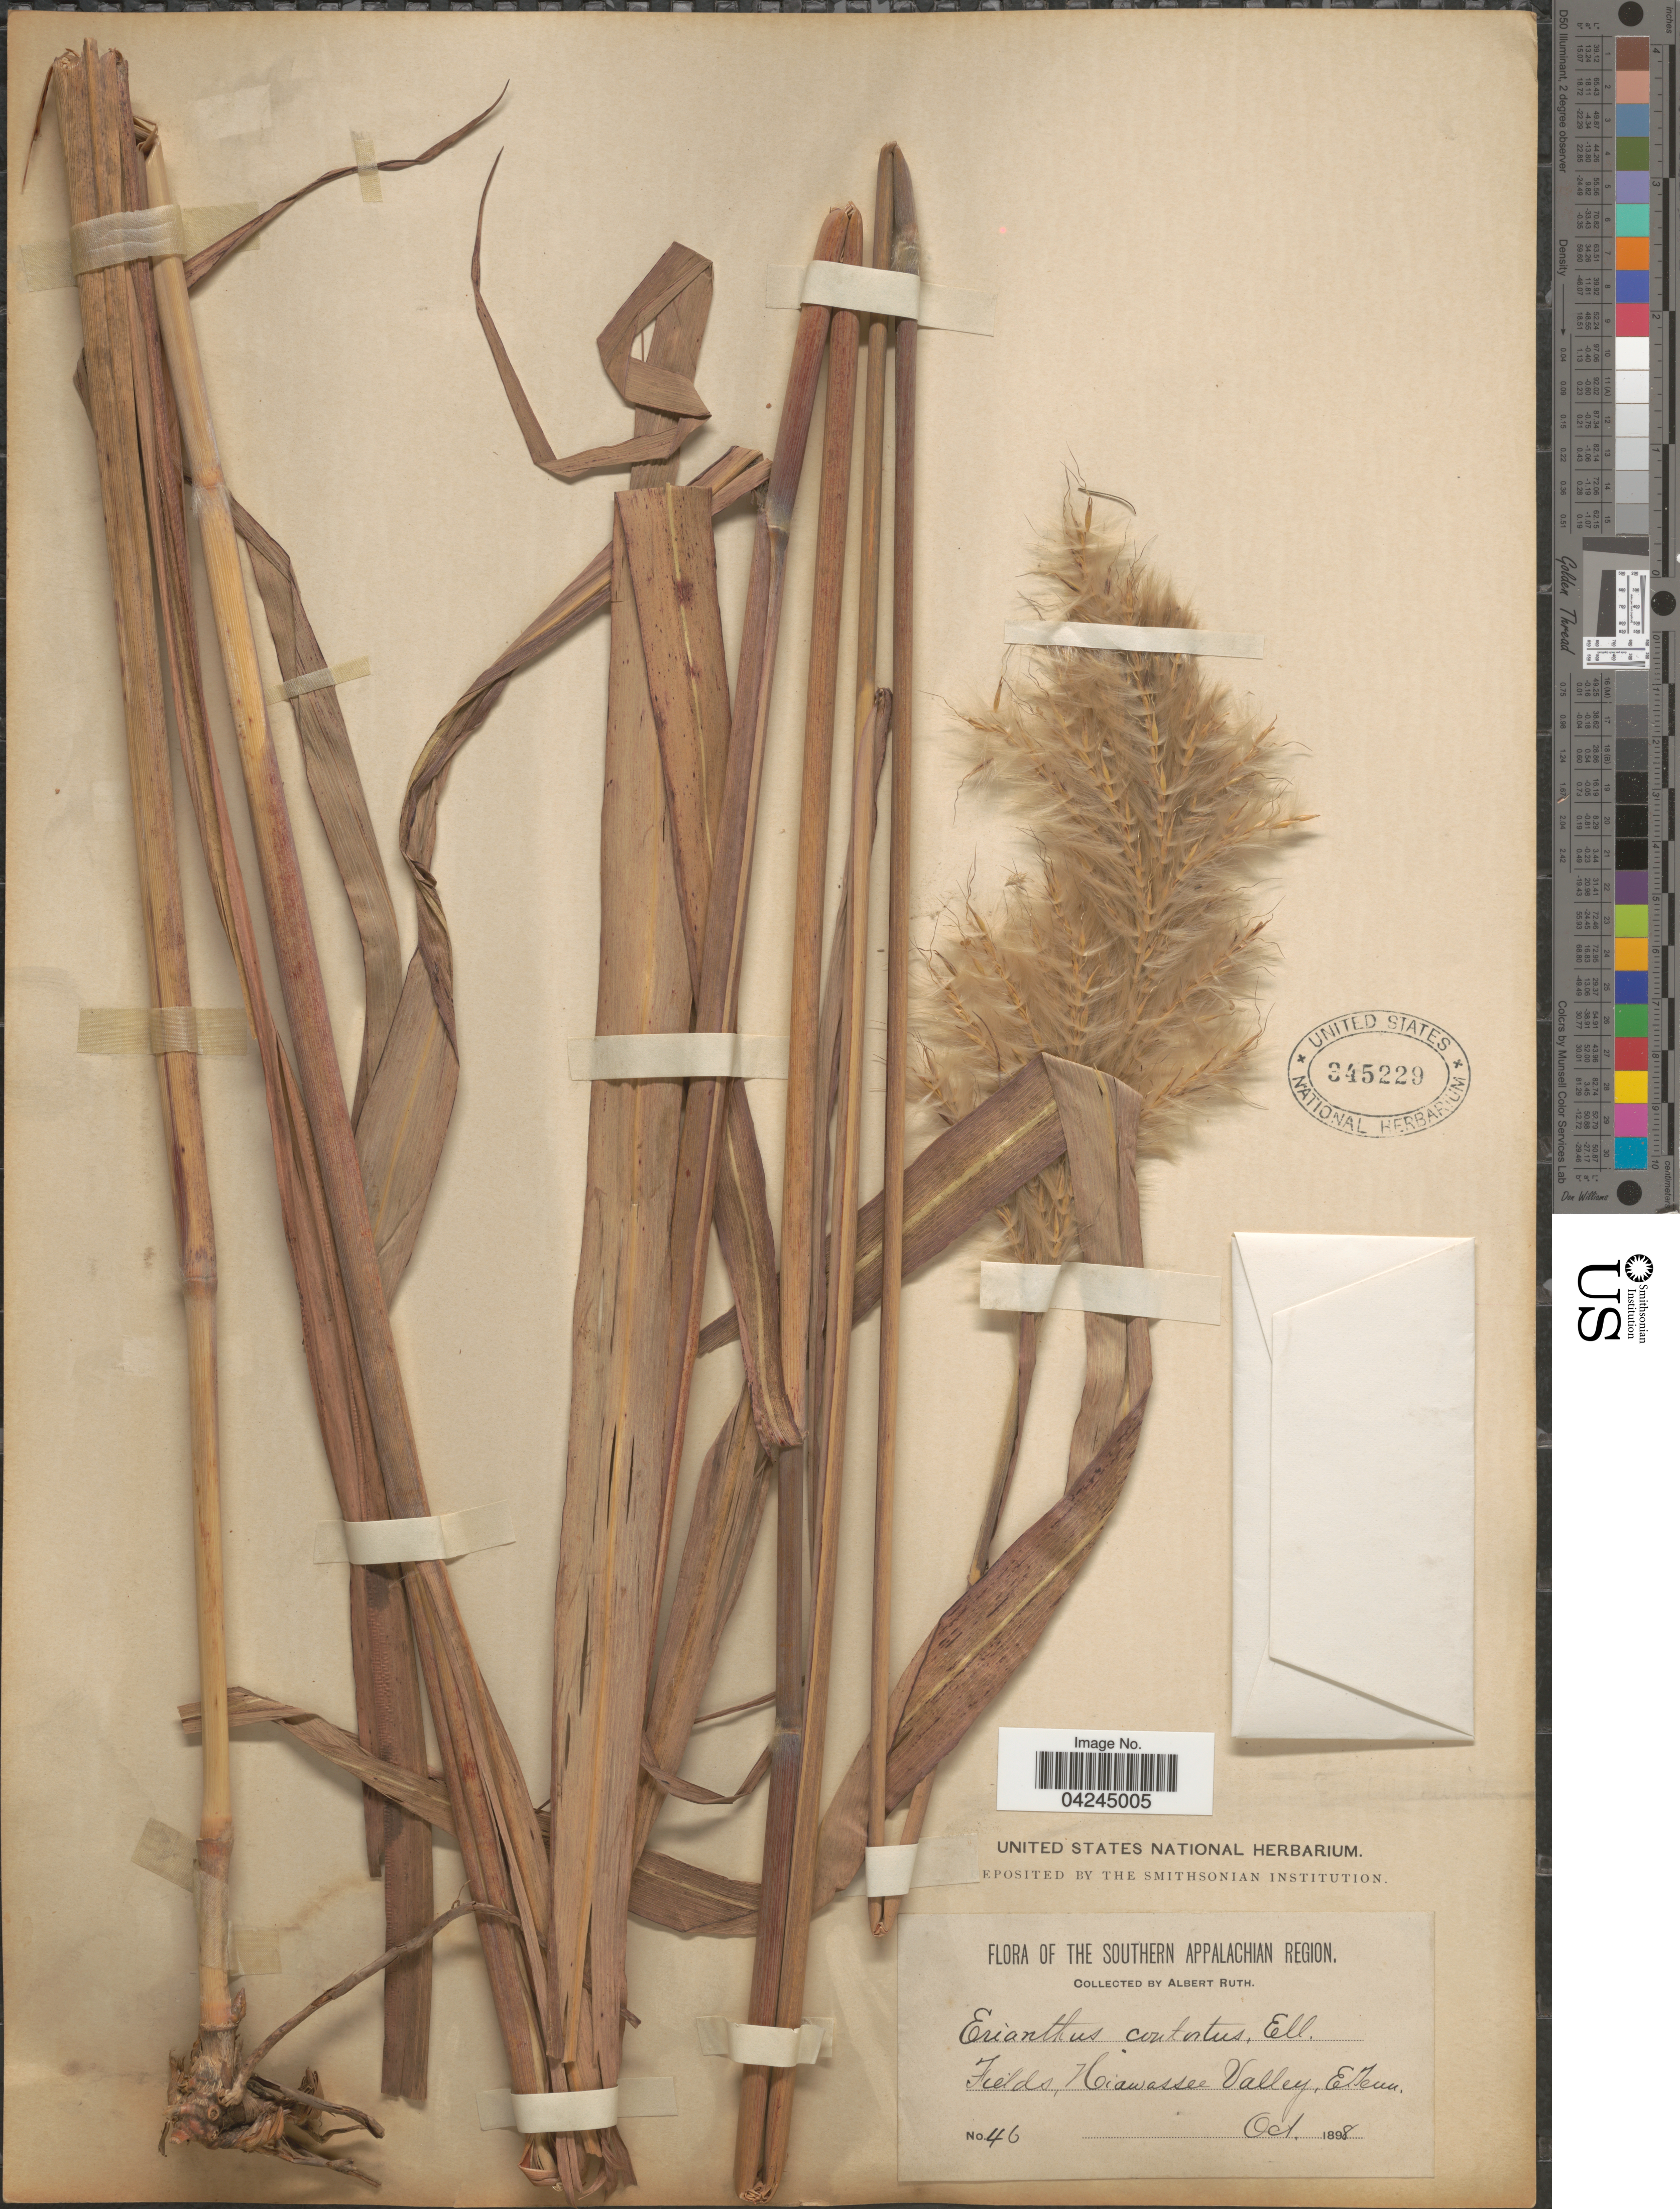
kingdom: Plantae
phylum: Tracheophyta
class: Liliopsida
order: Poales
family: Poaceae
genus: Erianthus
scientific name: Erianthus brevibarbis var. contortus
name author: (Elliott) D.B. Ward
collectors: A. Ruth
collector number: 46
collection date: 1898-10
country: United States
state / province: Tennessee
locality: Southern Appalachian Region. Fields, Hiawassee Valley, E. Tenn.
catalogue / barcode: US 345229